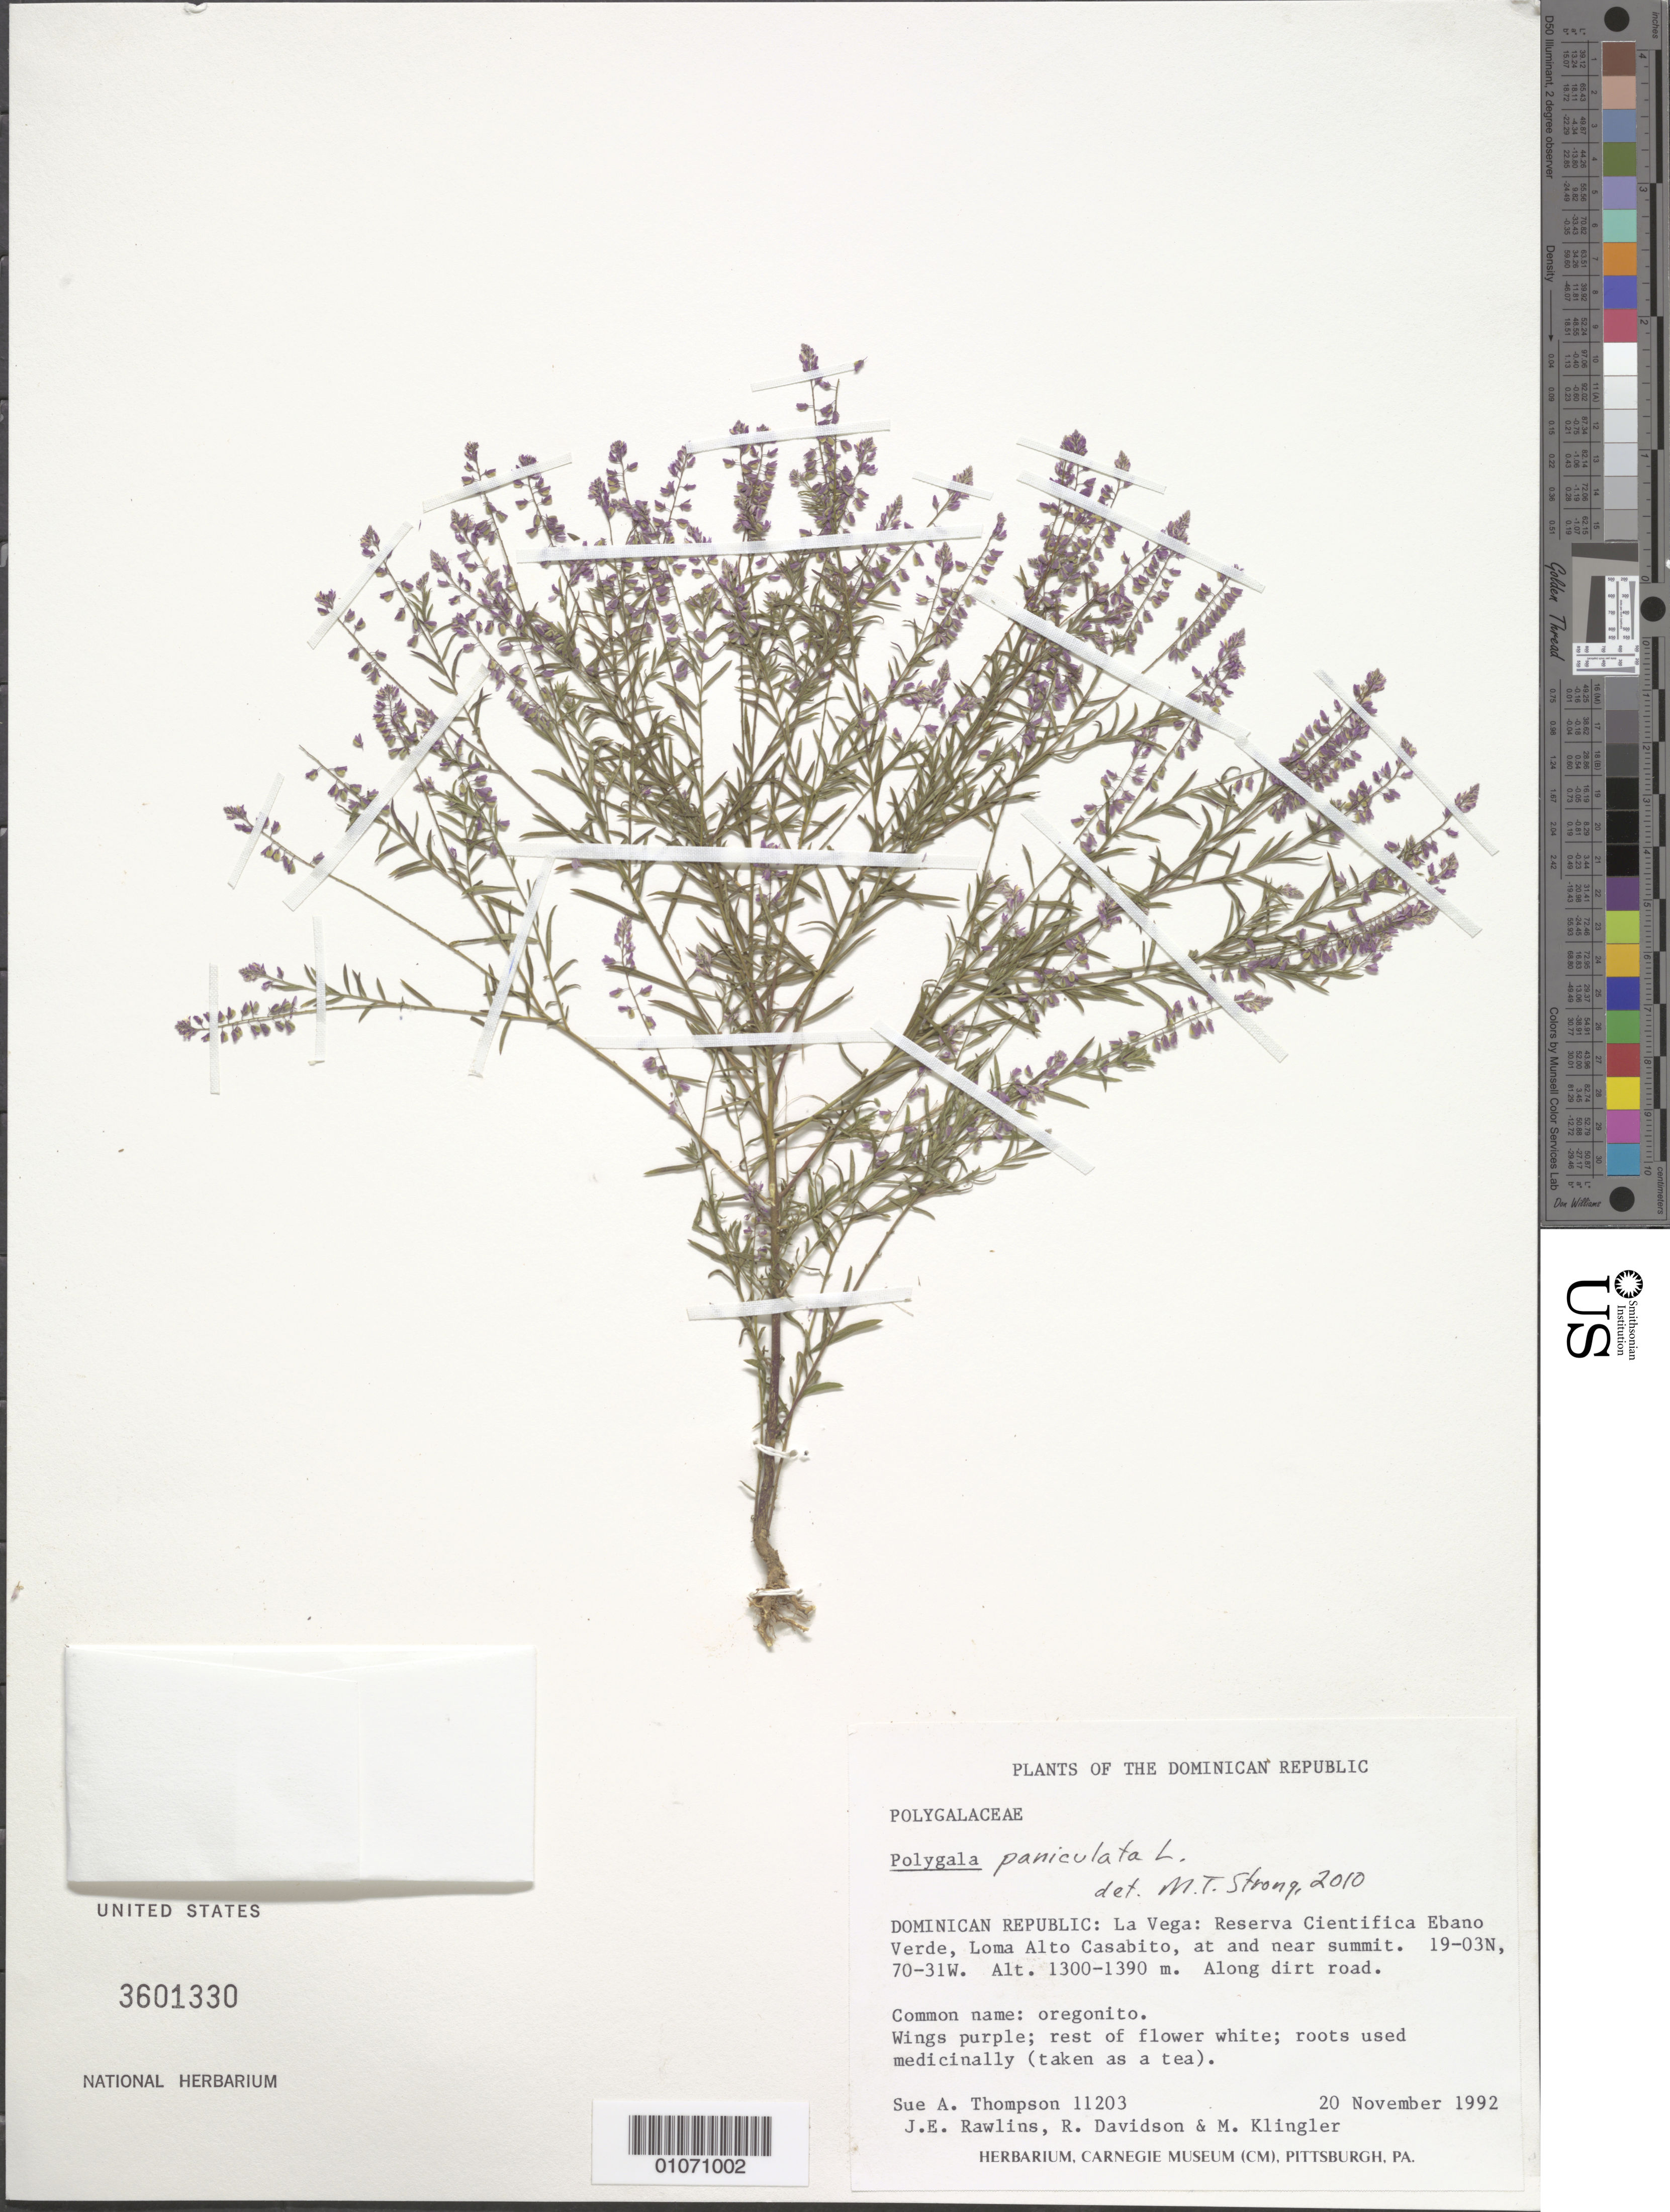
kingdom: Plantae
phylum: Tracheophyta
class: Magnoliopsida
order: Fabales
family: Polygalaceae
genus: Polygala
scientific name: Polygala paniculata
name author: L.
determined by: Strong, M. T., (US), Smithsonian Institution - National Museum of Natural History (UNITED STATES)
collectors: S. A. Thompson, J. Rawlins, R. Davidson & M. Klingler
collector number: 11203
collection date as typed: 20 Nov 1992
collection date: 1992-11-20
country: Dominican Republic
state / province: La Vega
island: Hispaniola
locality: Reserva Cientifica Ebano Verde, Loma Alto Casabito, at and near summit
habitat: Along dirt road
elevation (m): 1300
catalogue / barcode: US 3601330